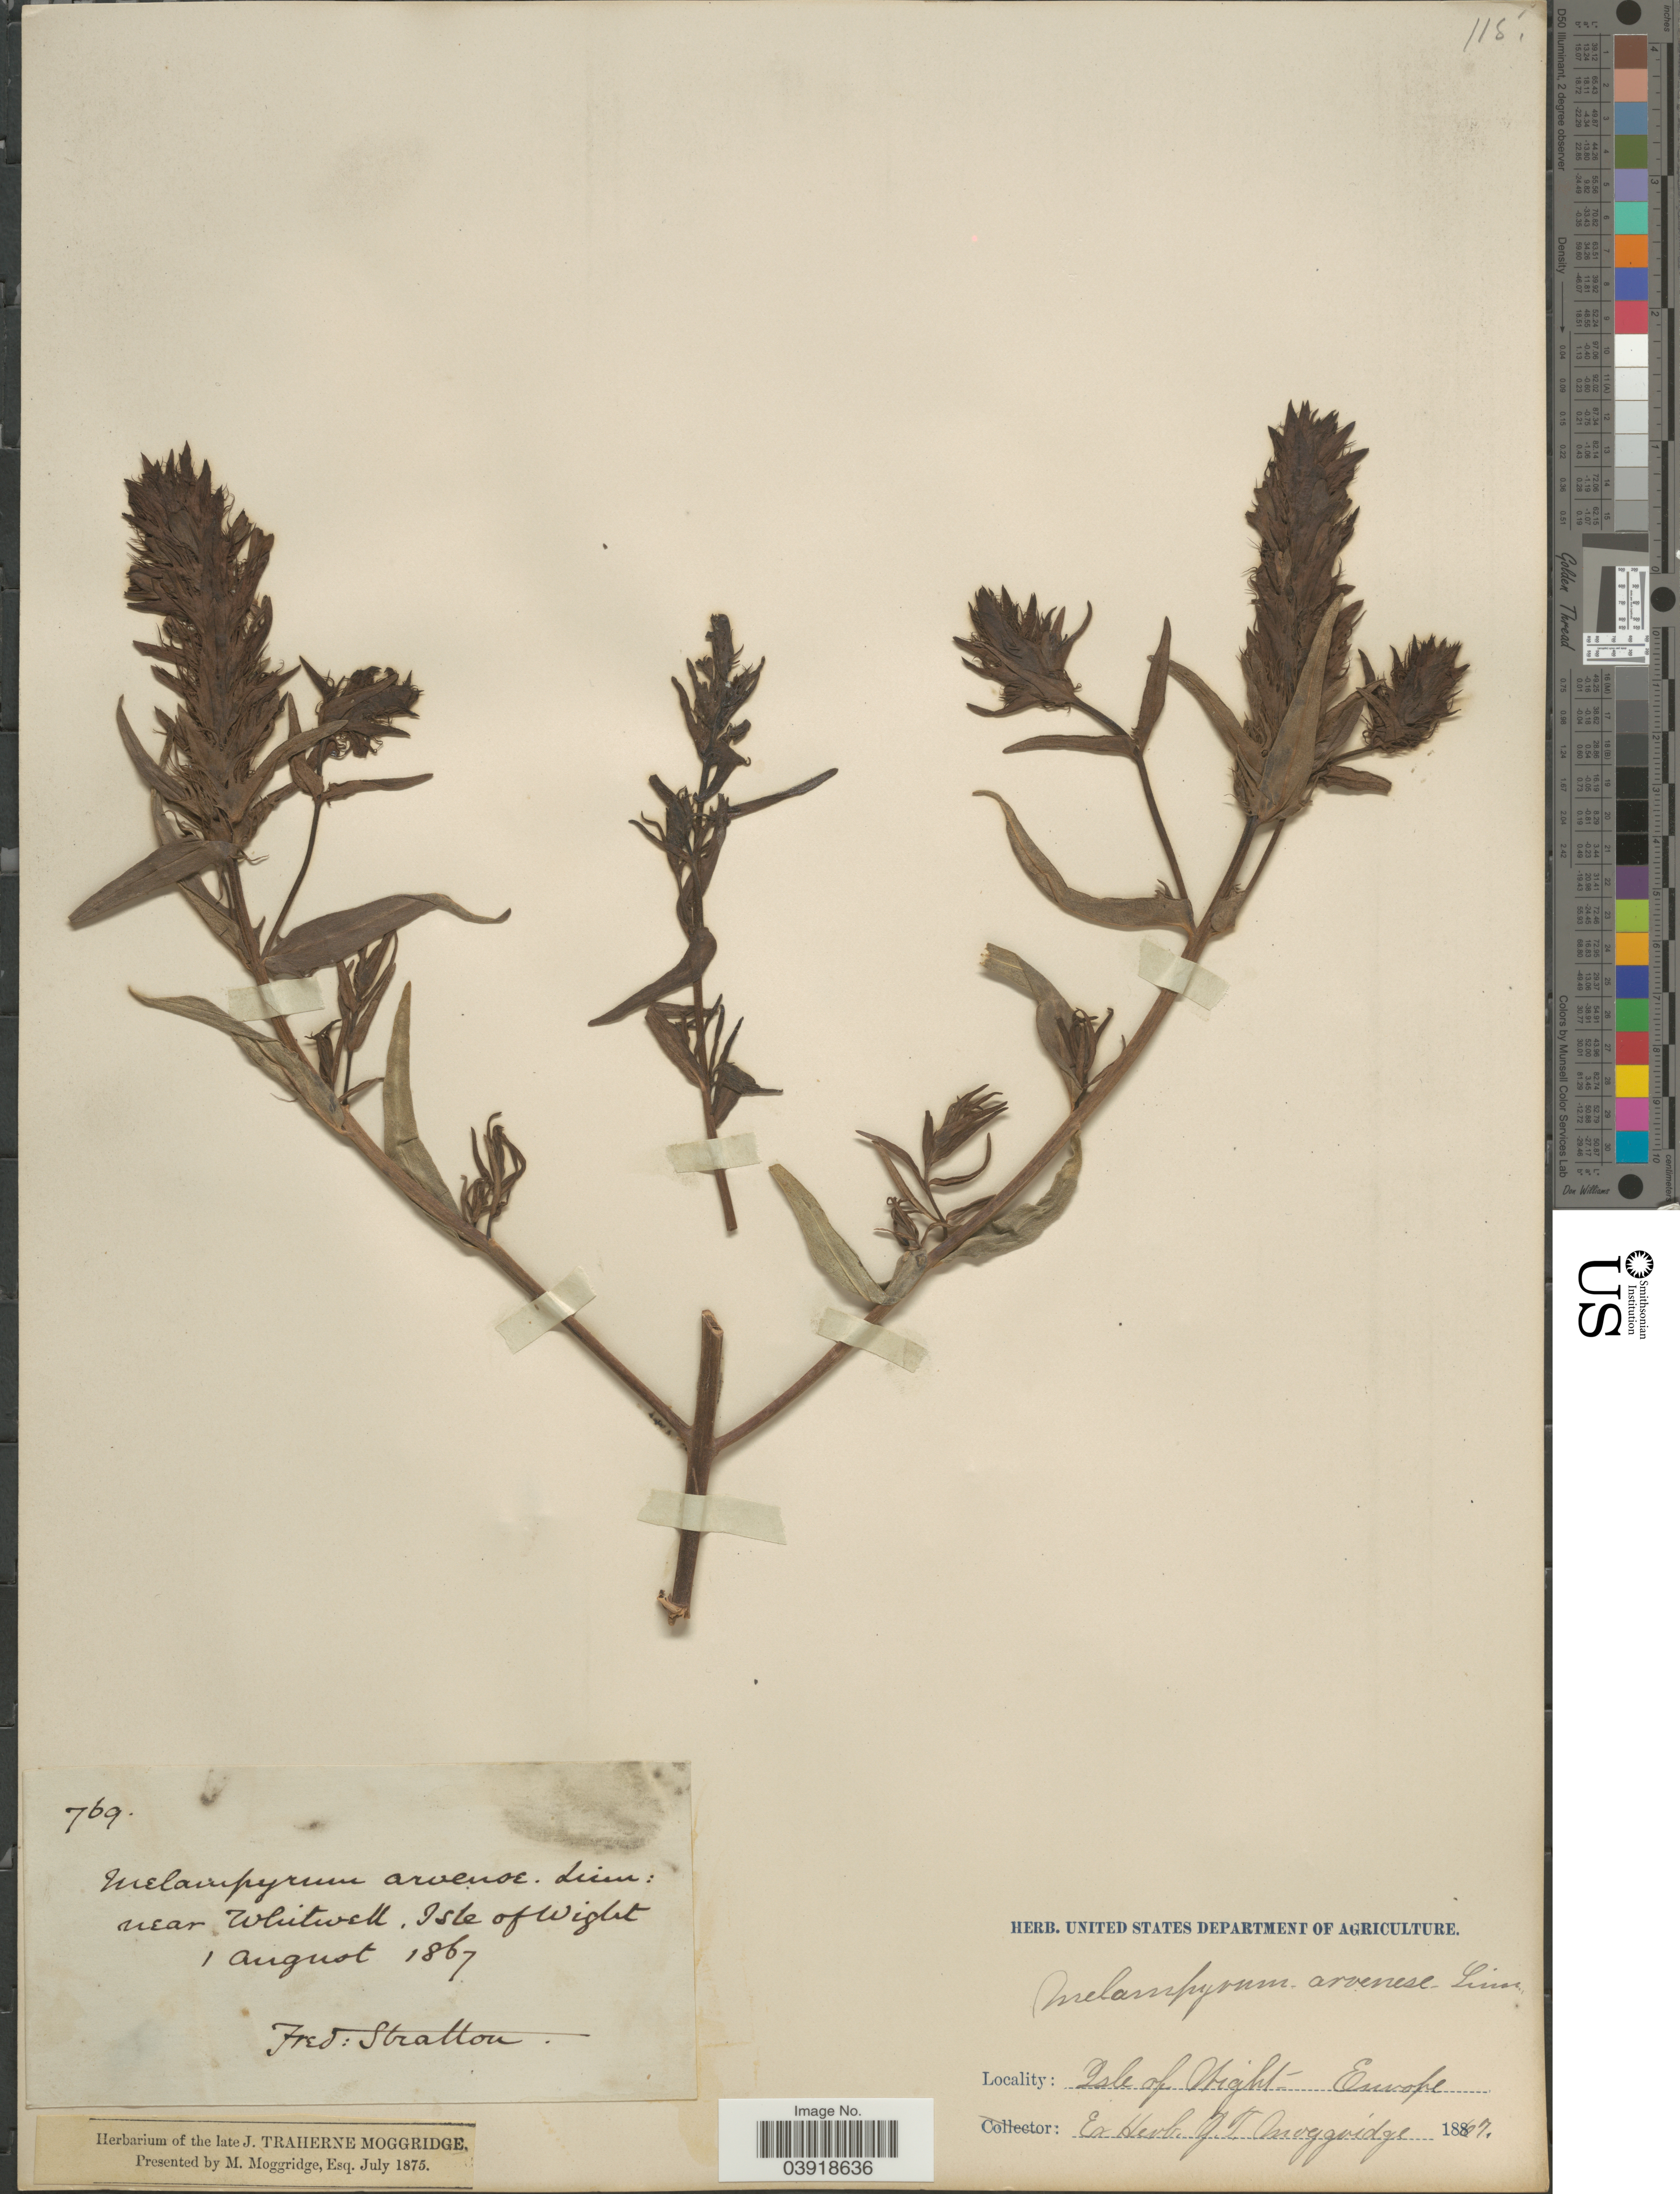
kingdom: Plantae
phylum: Tracheophyta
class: Magnoliopsida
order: Lamiales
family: Orobanchaceae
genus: Melampyrum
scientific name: Melampyrum arvense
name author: L.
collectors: F. Stratton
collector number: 769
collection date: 1867-08-01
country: United Kingdom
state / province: England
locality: Near Whitwell, Isle of Wight. Europe.